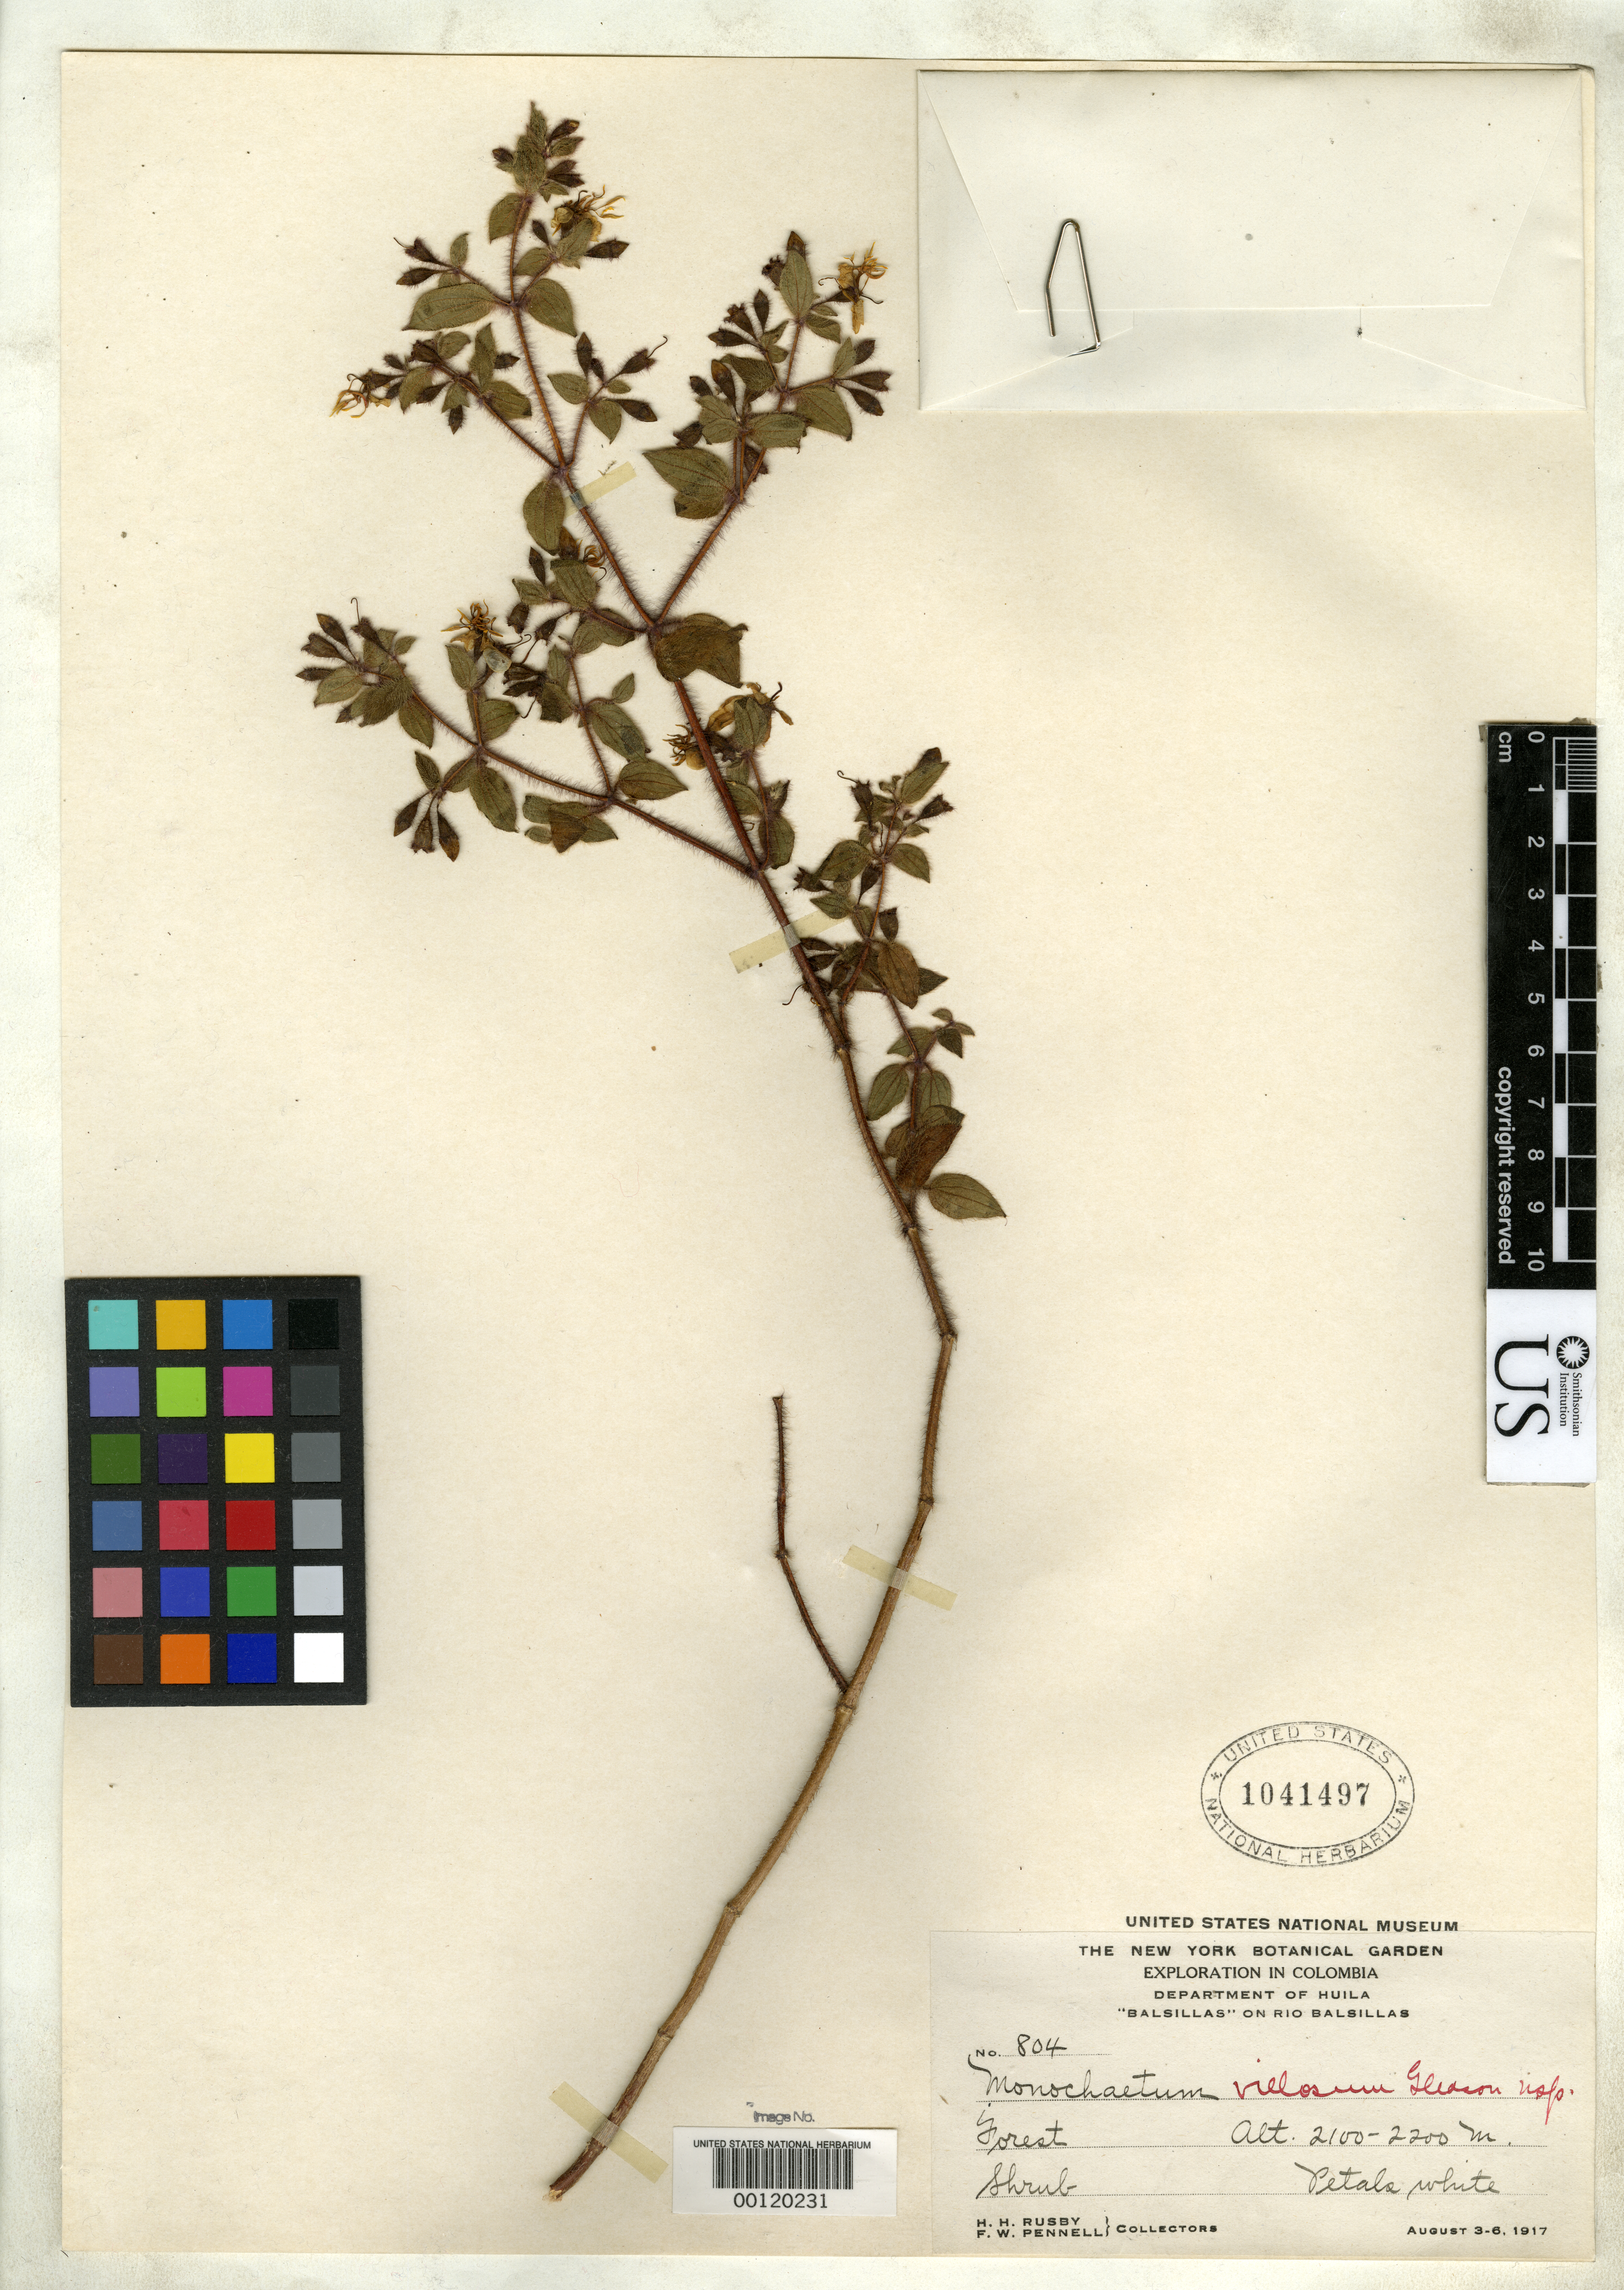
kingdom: Plantae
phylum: Tracheophyta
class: Magnoliopsida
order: Myrtales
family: Melastomataceae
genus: Monochaetum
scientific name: Monochaetum villosum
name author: Gleason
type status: Isotype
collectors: H. H. Rusby & F. W. Pennell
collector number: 804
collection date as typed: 03 Aug 1917 to 06 Aug 1917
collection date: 1917-08-03/1917-08-06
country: Colombia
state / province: Huila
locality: Rio Balsillas.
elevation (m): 2100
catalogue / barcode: US 1041497